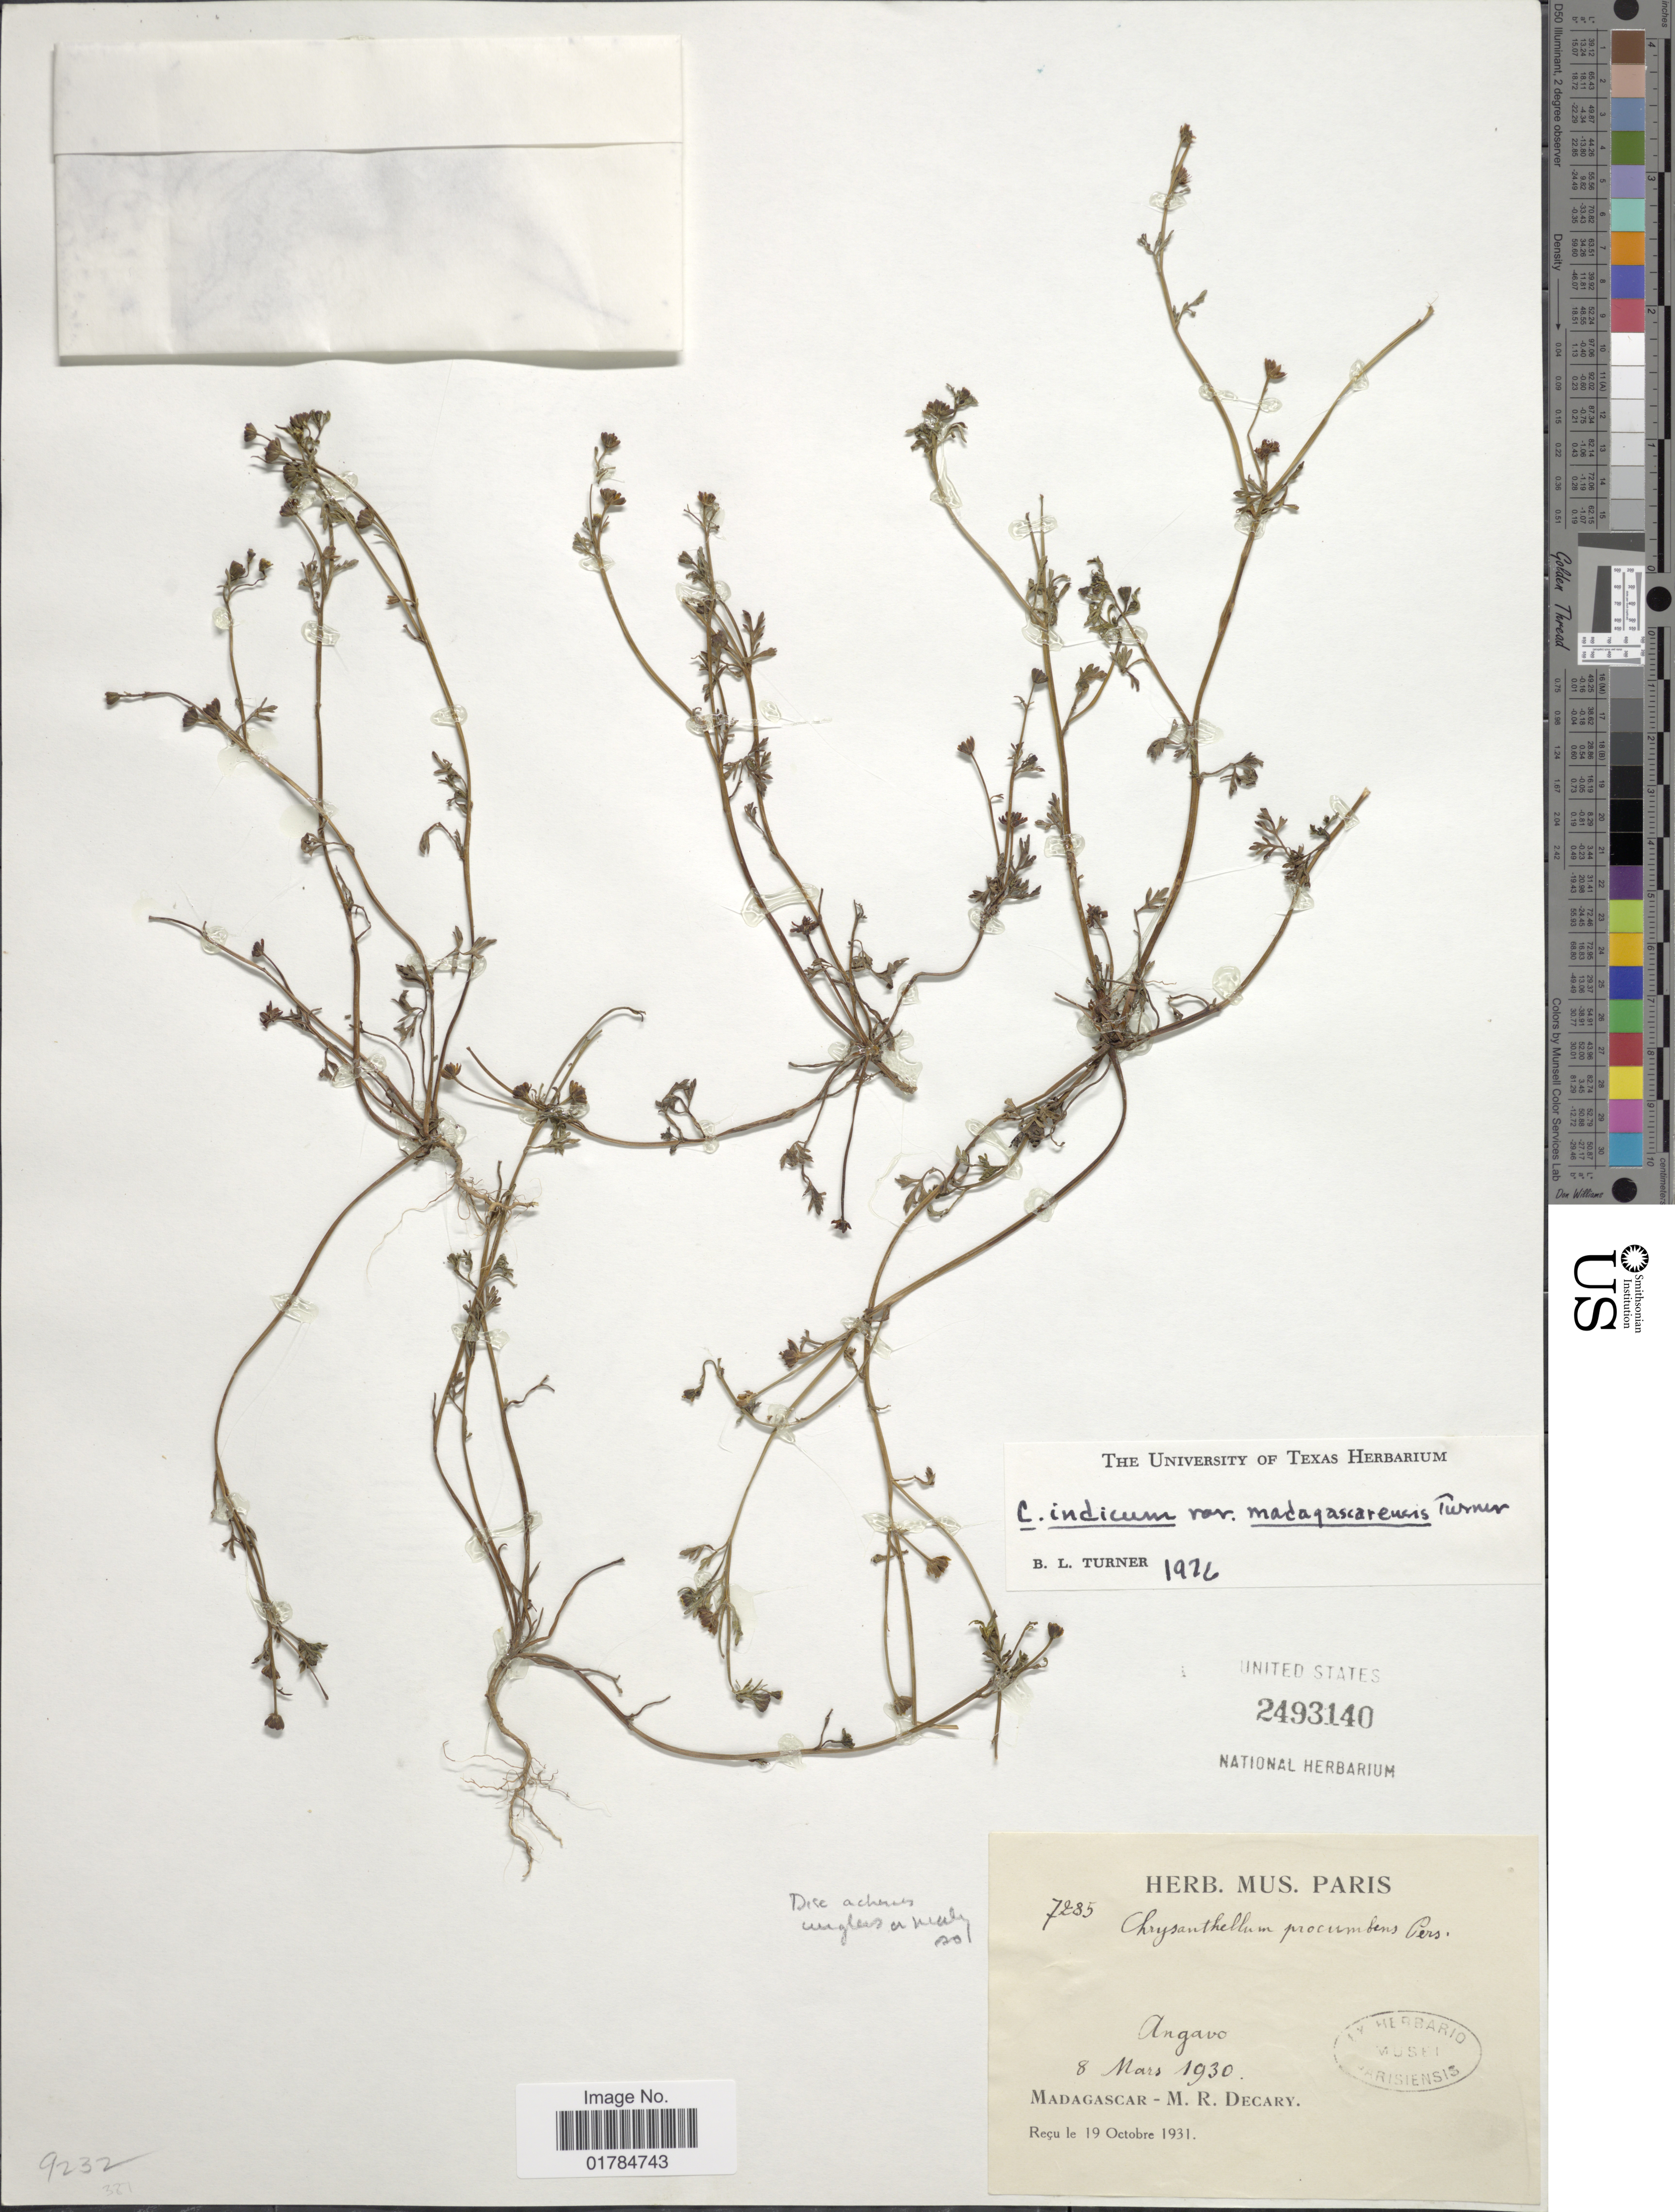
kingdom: Plantae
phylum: Tracheophyta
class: Magnoliopsida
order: Asterales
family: Asteraceae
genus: Chrysanthellum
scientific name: Chrysanthellum indicum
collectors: R. Decary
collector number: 7285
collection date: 1930-03-08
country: Madagascar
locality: Angavo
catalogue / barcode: US 2493140